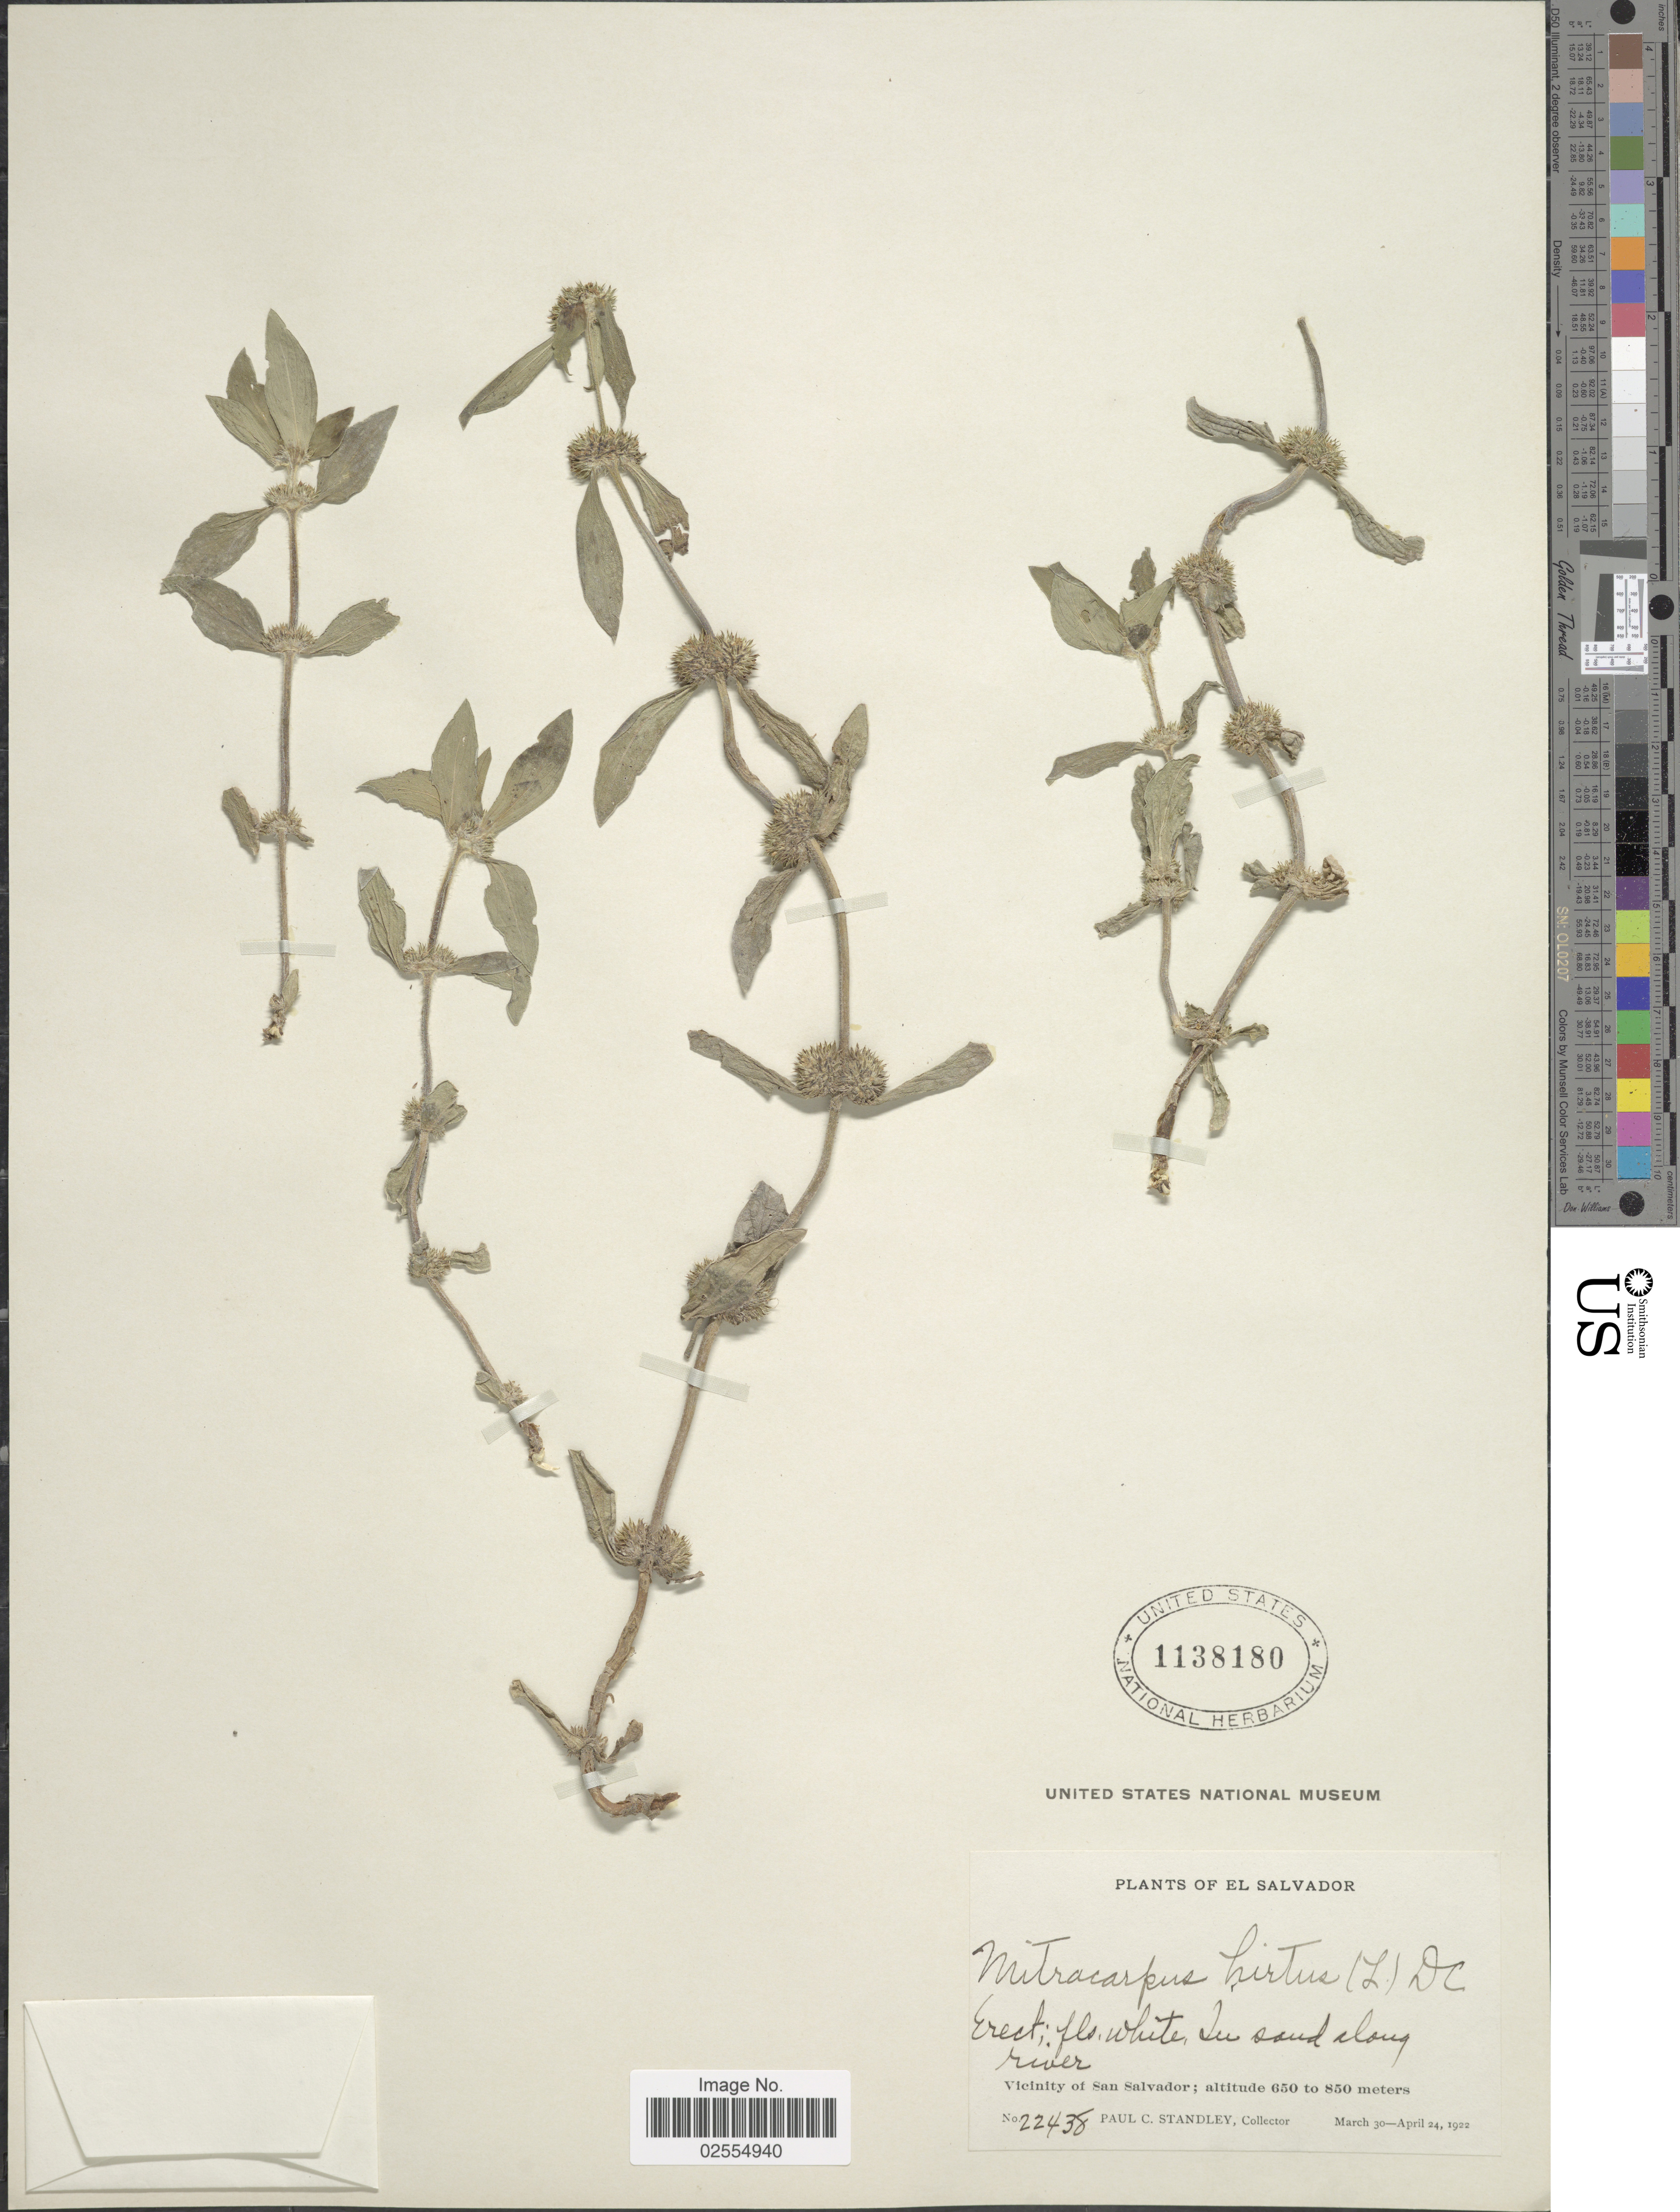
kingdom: Plantae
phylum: Tracheophyta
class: Magnoliopsida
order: Gentianales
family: Rubiaceae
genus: Mitracarpus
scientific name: Mitracarpus hirtus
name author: (L.) DC.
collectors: P. C. Standley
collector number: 22438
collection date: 1922-03-30/1922-04-24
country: El Salvador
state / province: San Salvador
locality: In sand along river; Vicinity of San Salvador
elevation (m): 650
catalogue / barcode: US 1138180